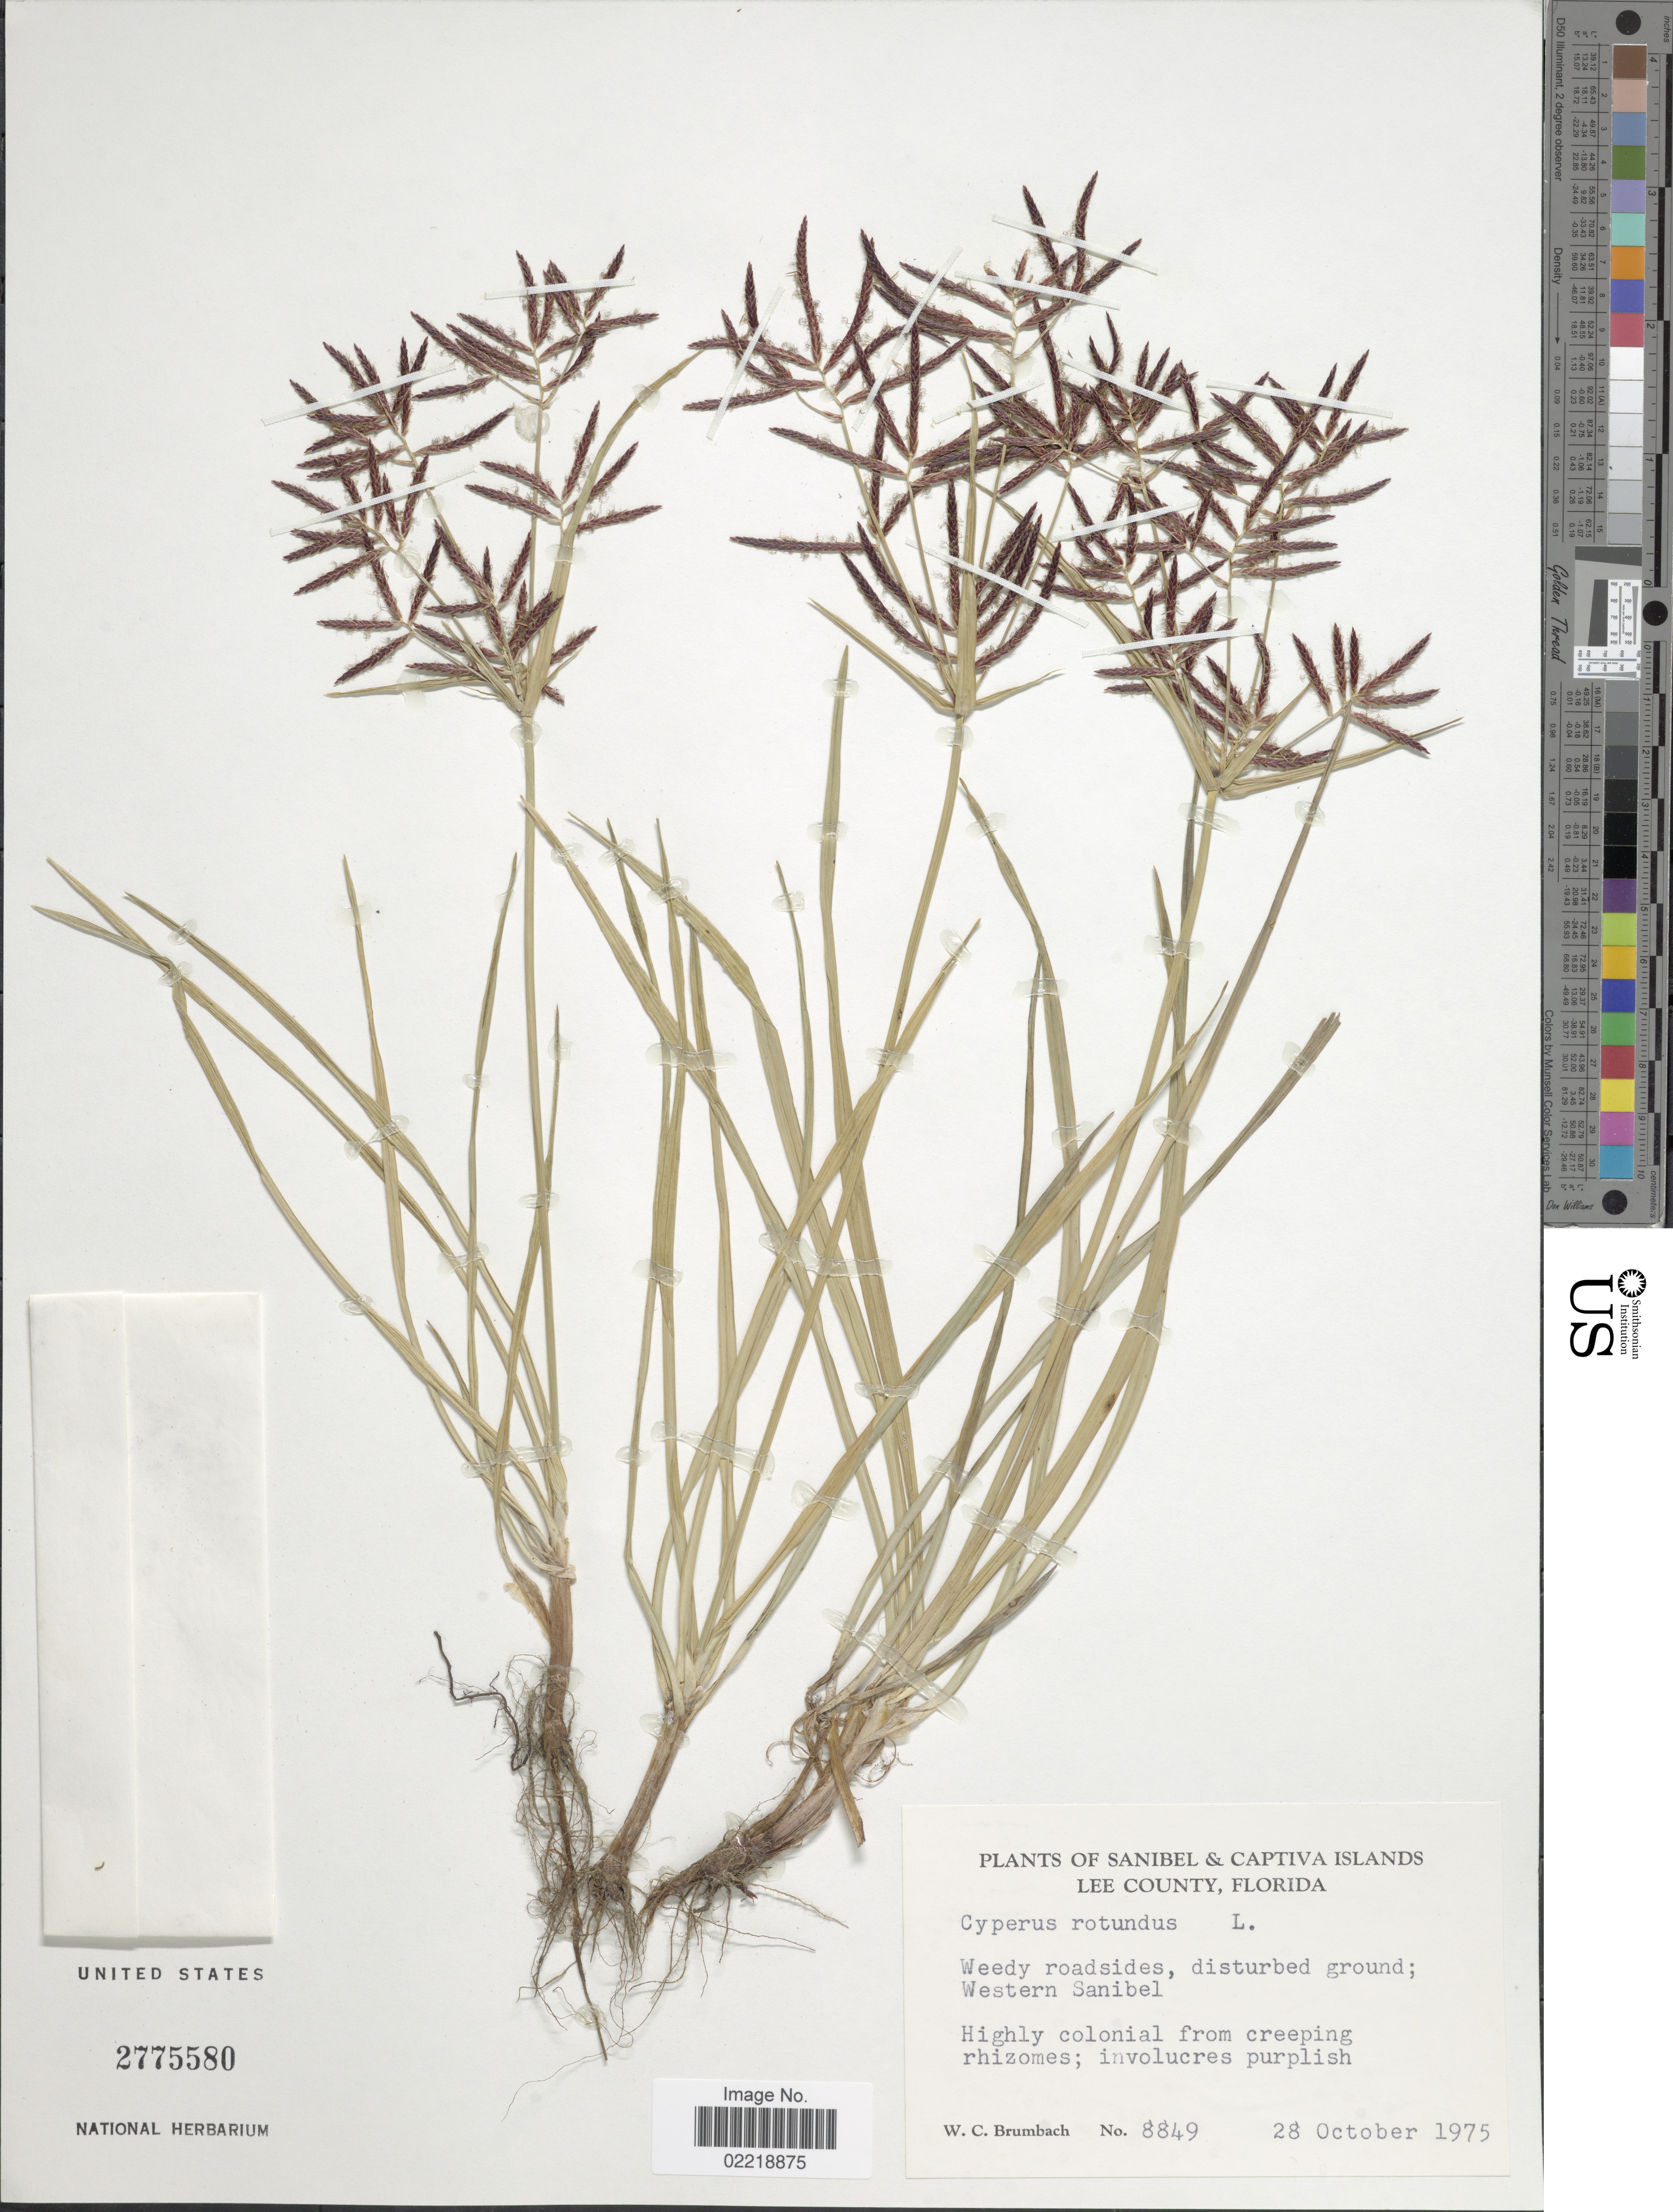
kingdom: Plantae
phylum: Tracheophyta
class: Liliopsida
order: Poales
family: Cyperaceae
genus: Cyperus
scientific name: Cyperus rotundus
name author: L.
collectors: W. C. Brumbach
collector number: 8849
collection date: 1975-10-28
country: United States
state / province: Florida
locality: Sanibel & Captiva Islands, Lee County, Weedy roadsides, disturbed ground; Western Sanibel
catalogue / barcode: US 2775580